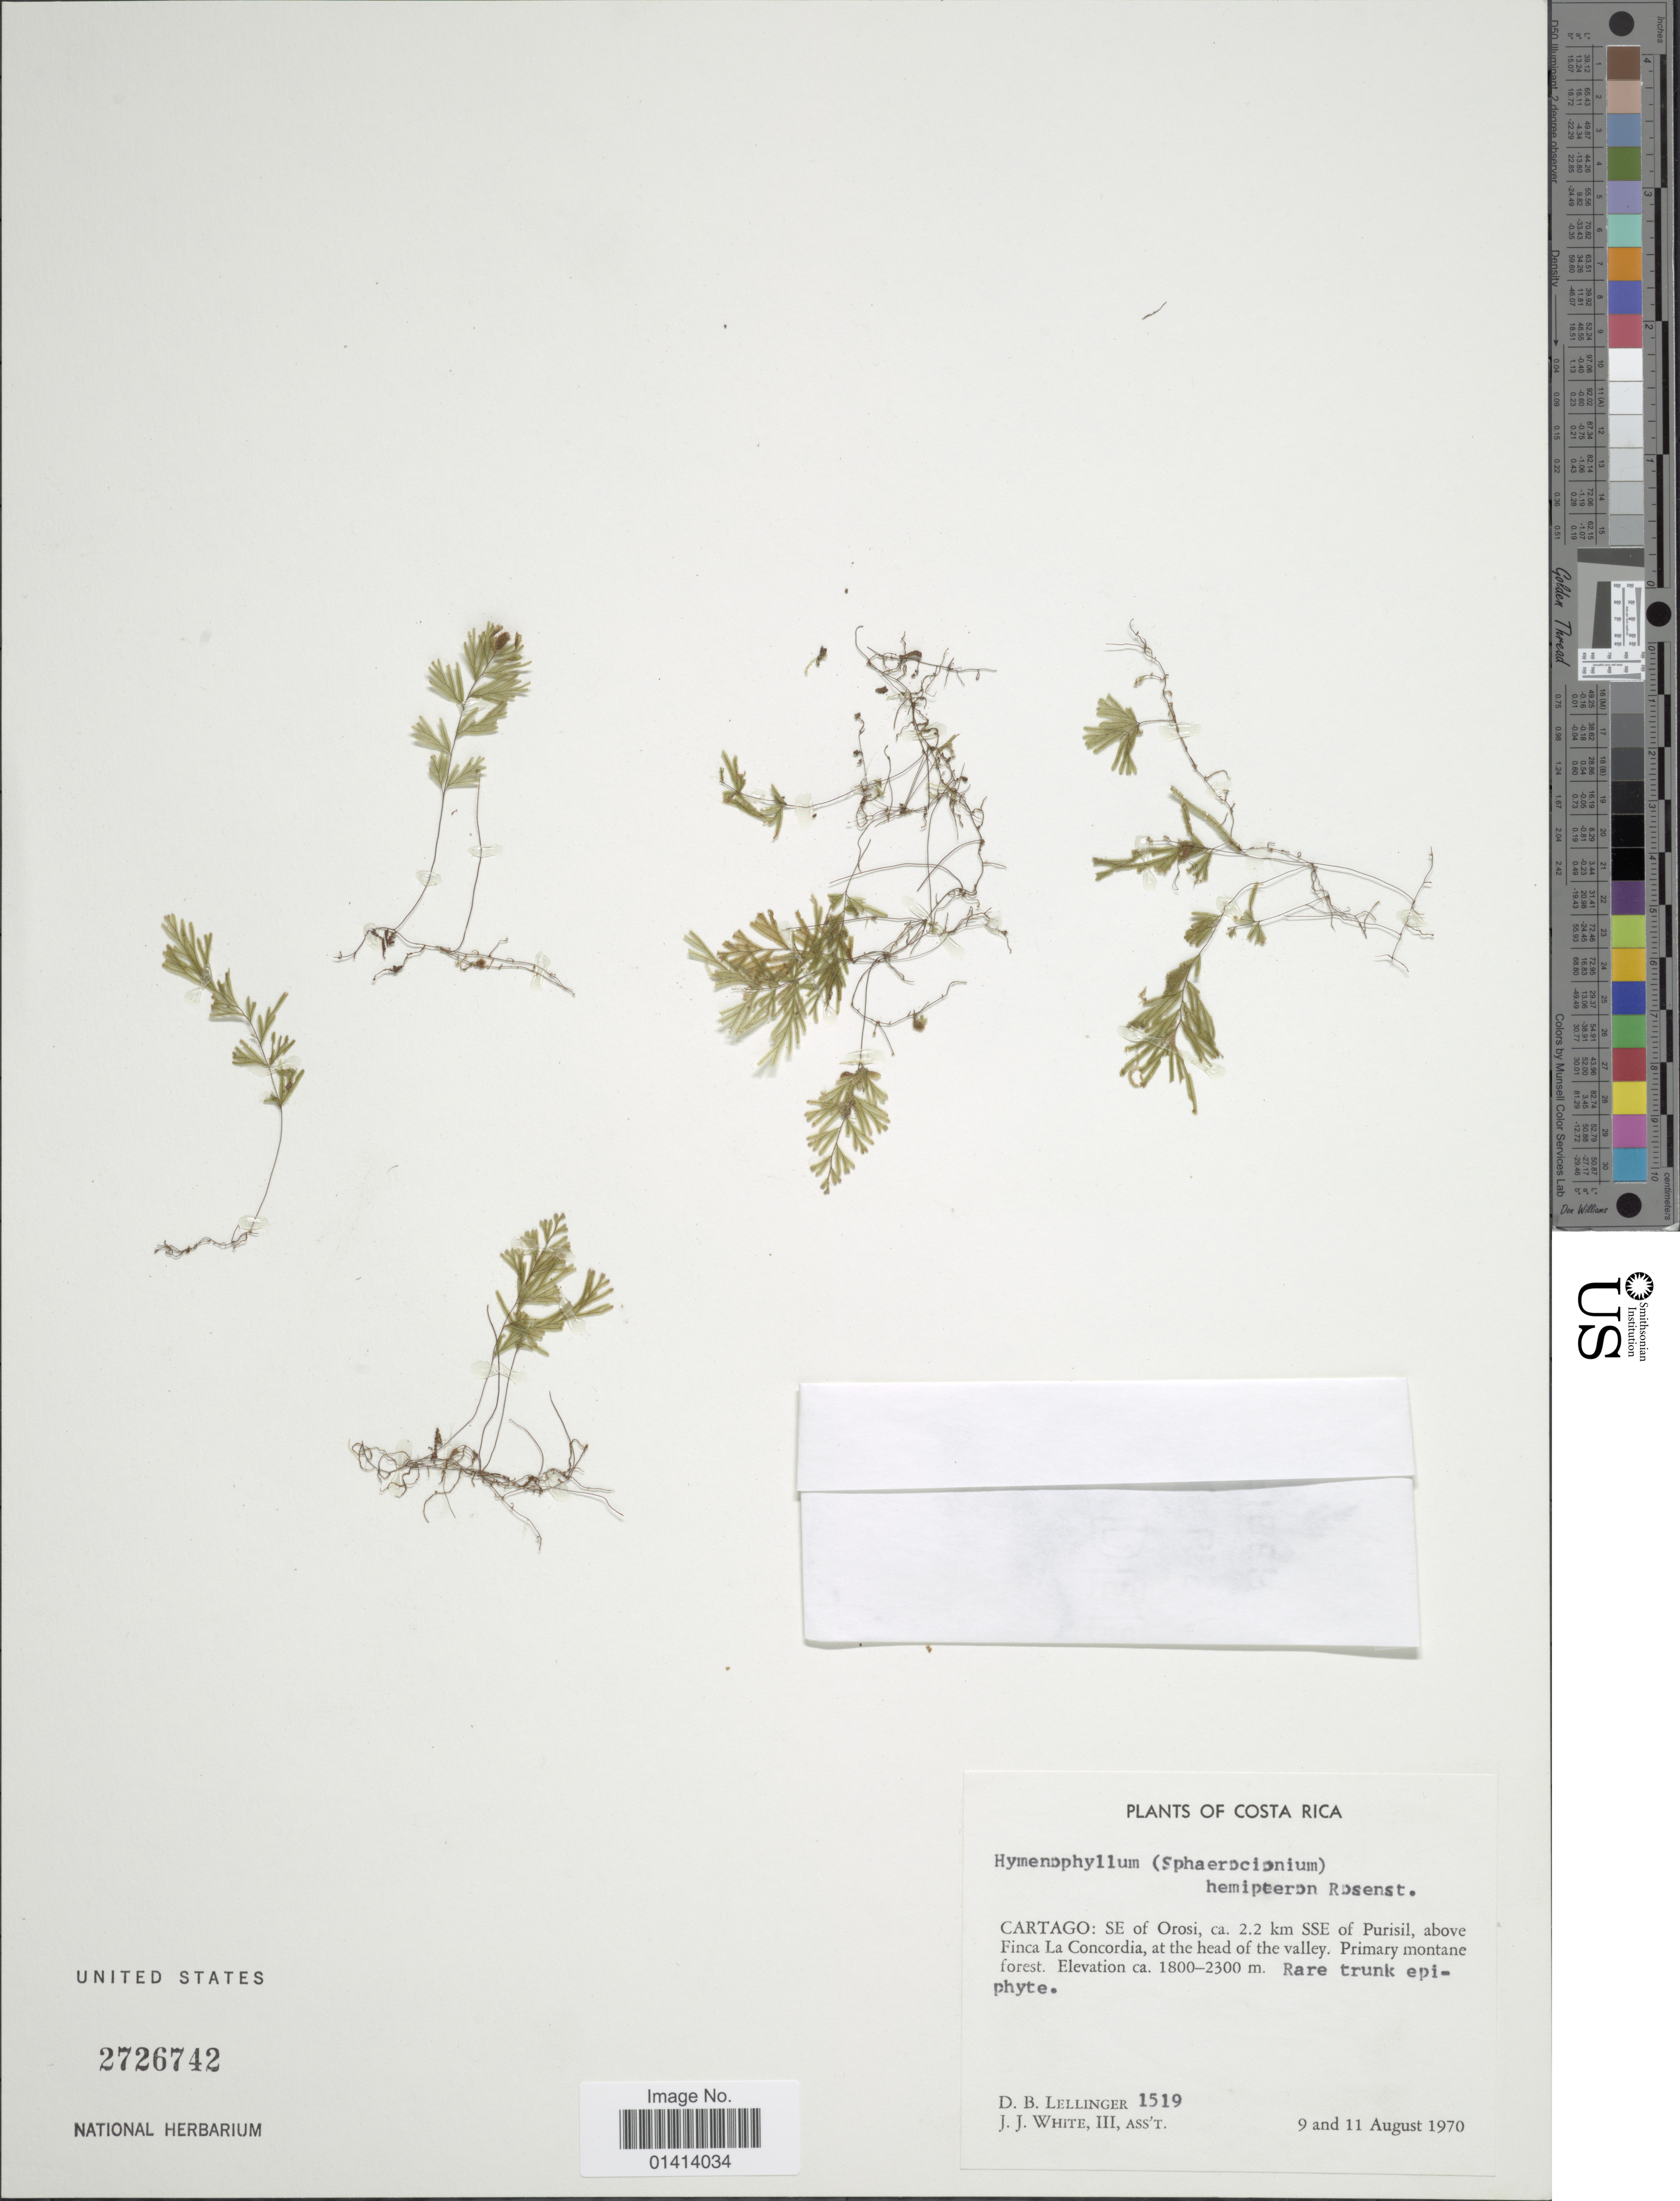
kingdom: Plantae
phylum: Tracheophyta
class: Polypodiopsida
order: Hymenophyllales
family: Hymenophyllaceae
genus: Hymenophyllum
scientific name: Hymenophyllum hemipteron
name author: Rosenst.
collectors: D. B. Lellinger & J. J. White III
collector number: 1519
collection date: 1970-08-09/1970-08-11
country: Costa Rica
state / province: Cartago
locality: SE of Orosi, ca 2.2 km SSE of purisil, above Finca La Concordia, at the head of the valley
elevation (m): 1800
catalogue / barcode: US 2726742